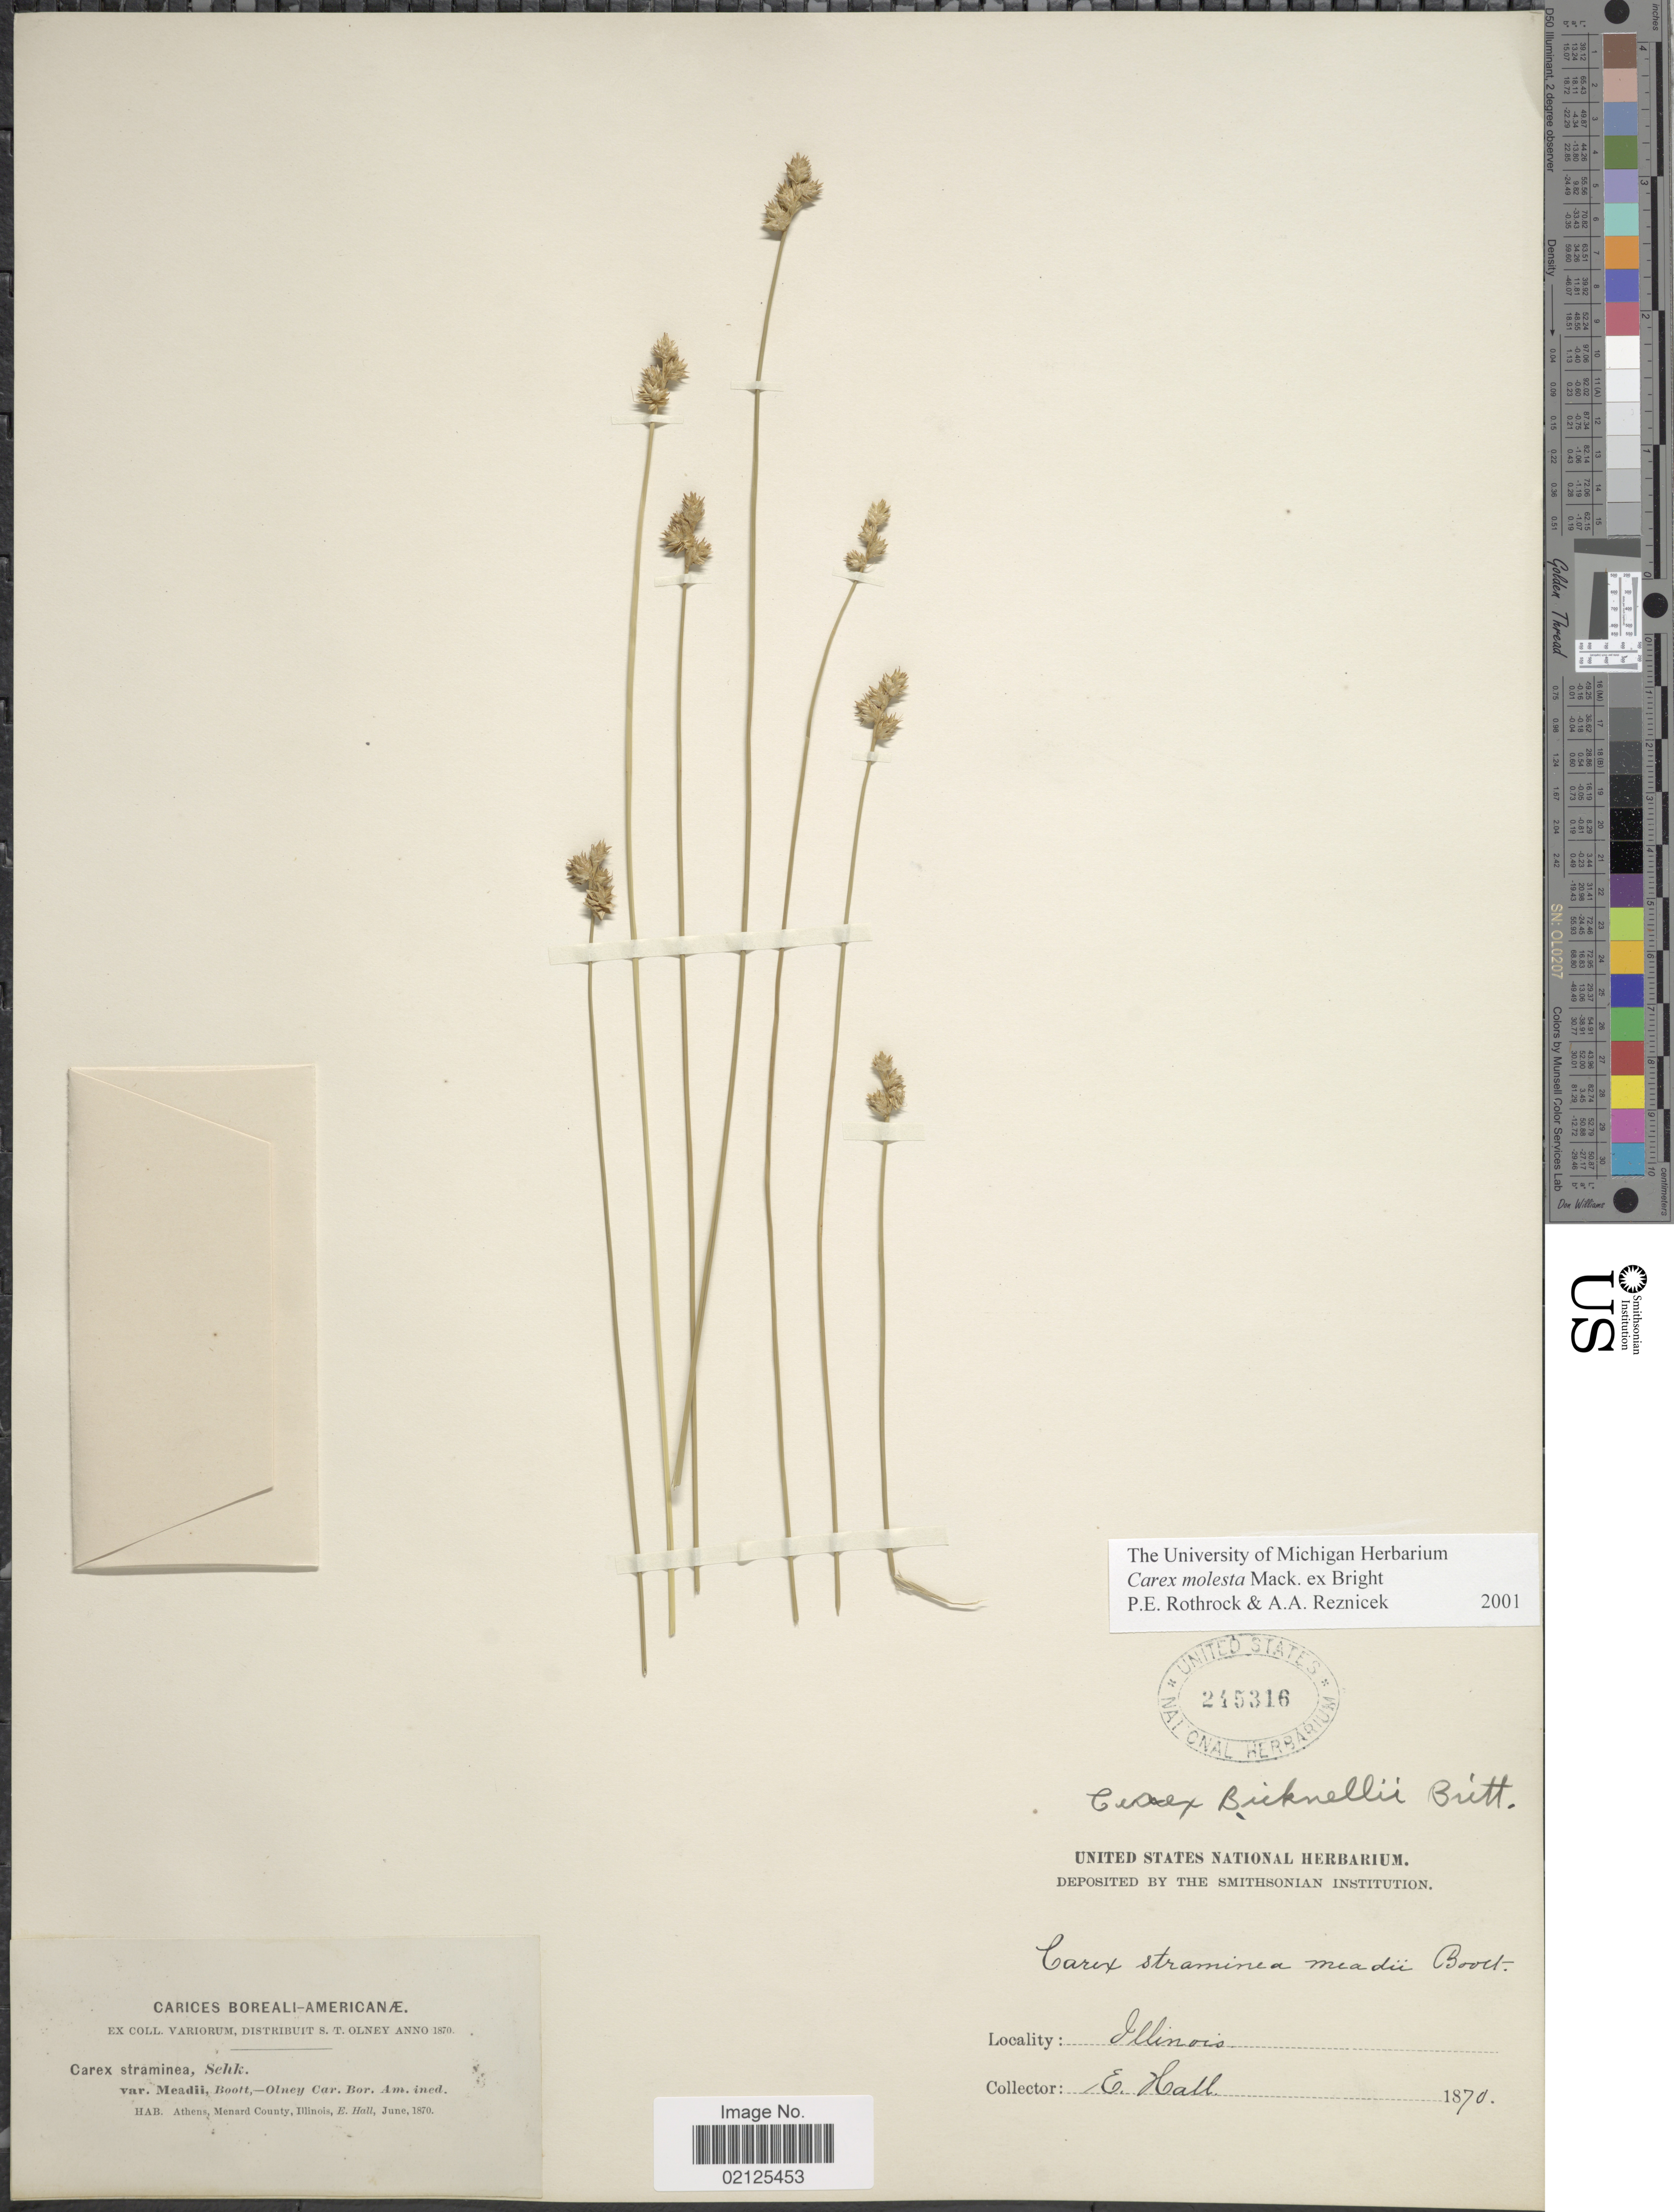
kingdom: Plantae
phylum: Tracheophyta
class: Liliopsida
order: Poales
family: Cyperaceae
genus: Carex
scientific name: Carex molesta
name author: Mack.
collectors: E. Hall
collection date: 1870-06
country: United States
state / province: Illinois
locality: Carices Bireaki-Americanæ, Athens, Menard County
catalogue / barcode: US 245316